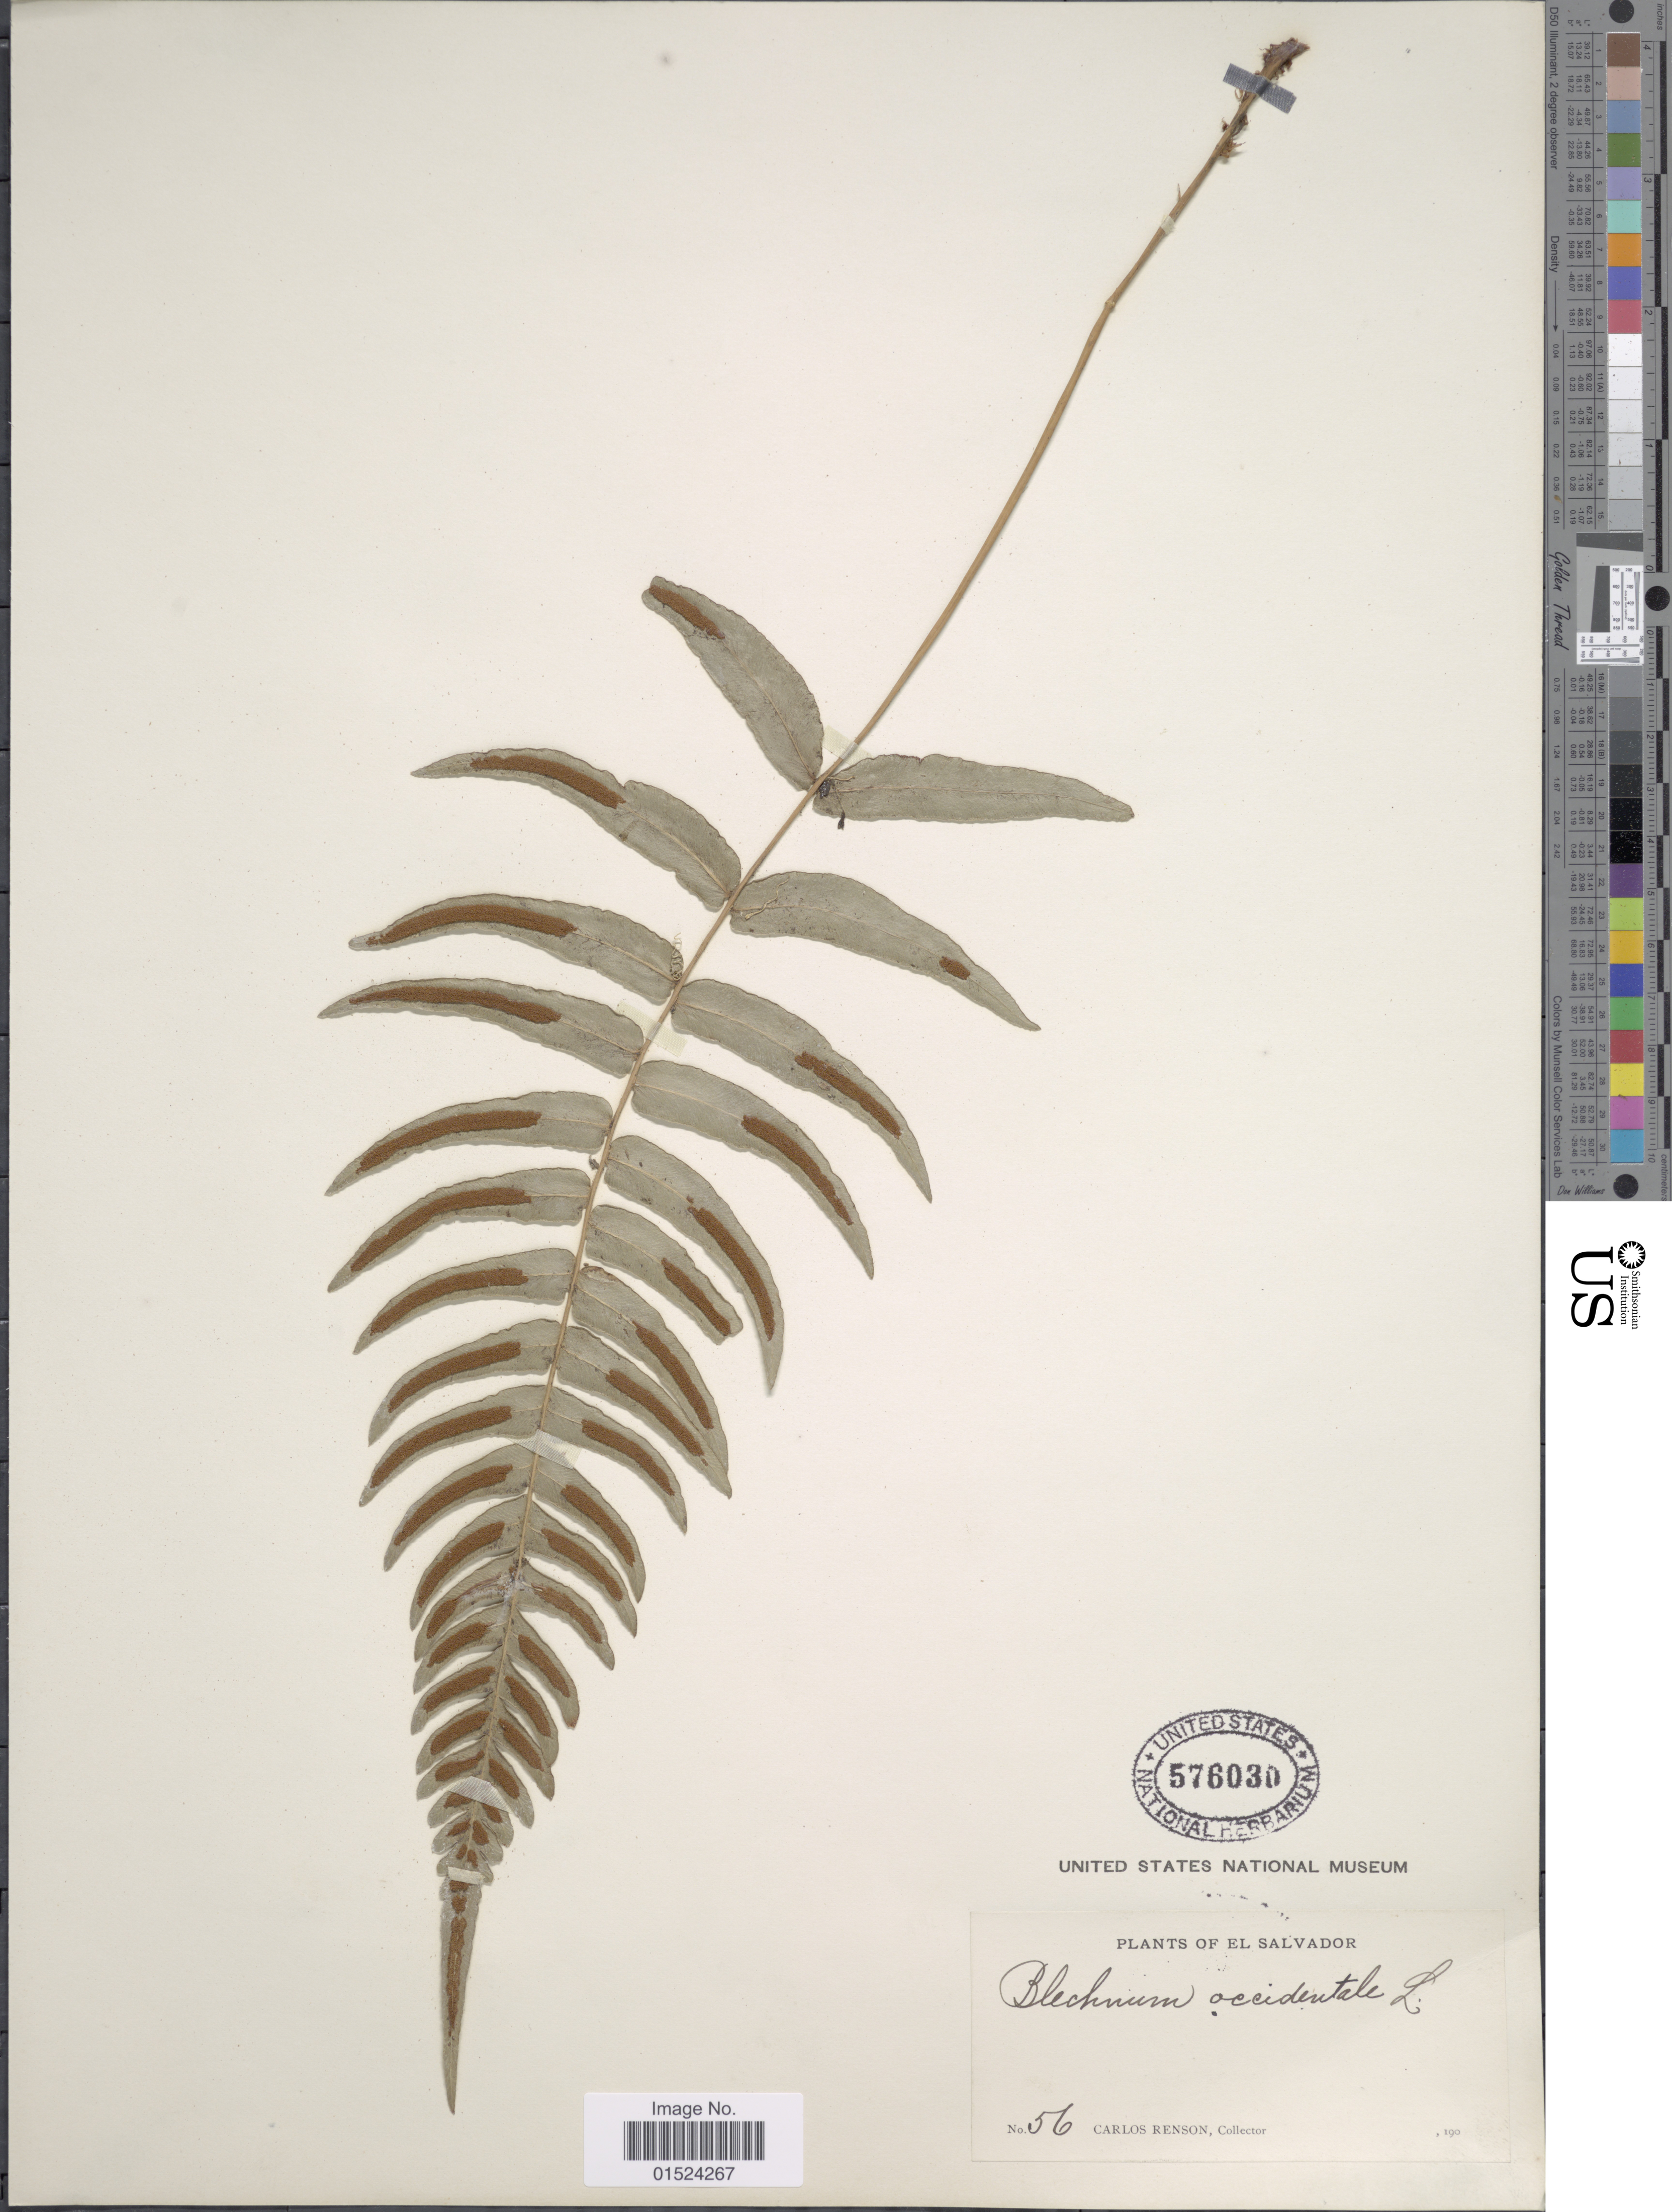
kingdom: Plantae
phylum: Tracheophyta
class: Polypodiopsida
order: Polypodiales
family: Blechnaceae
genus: Blechnum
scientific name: Blechnum occidentale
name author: L.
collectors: C. Renson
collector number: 56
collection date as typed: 190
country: El Salvador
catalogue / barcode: US 576030